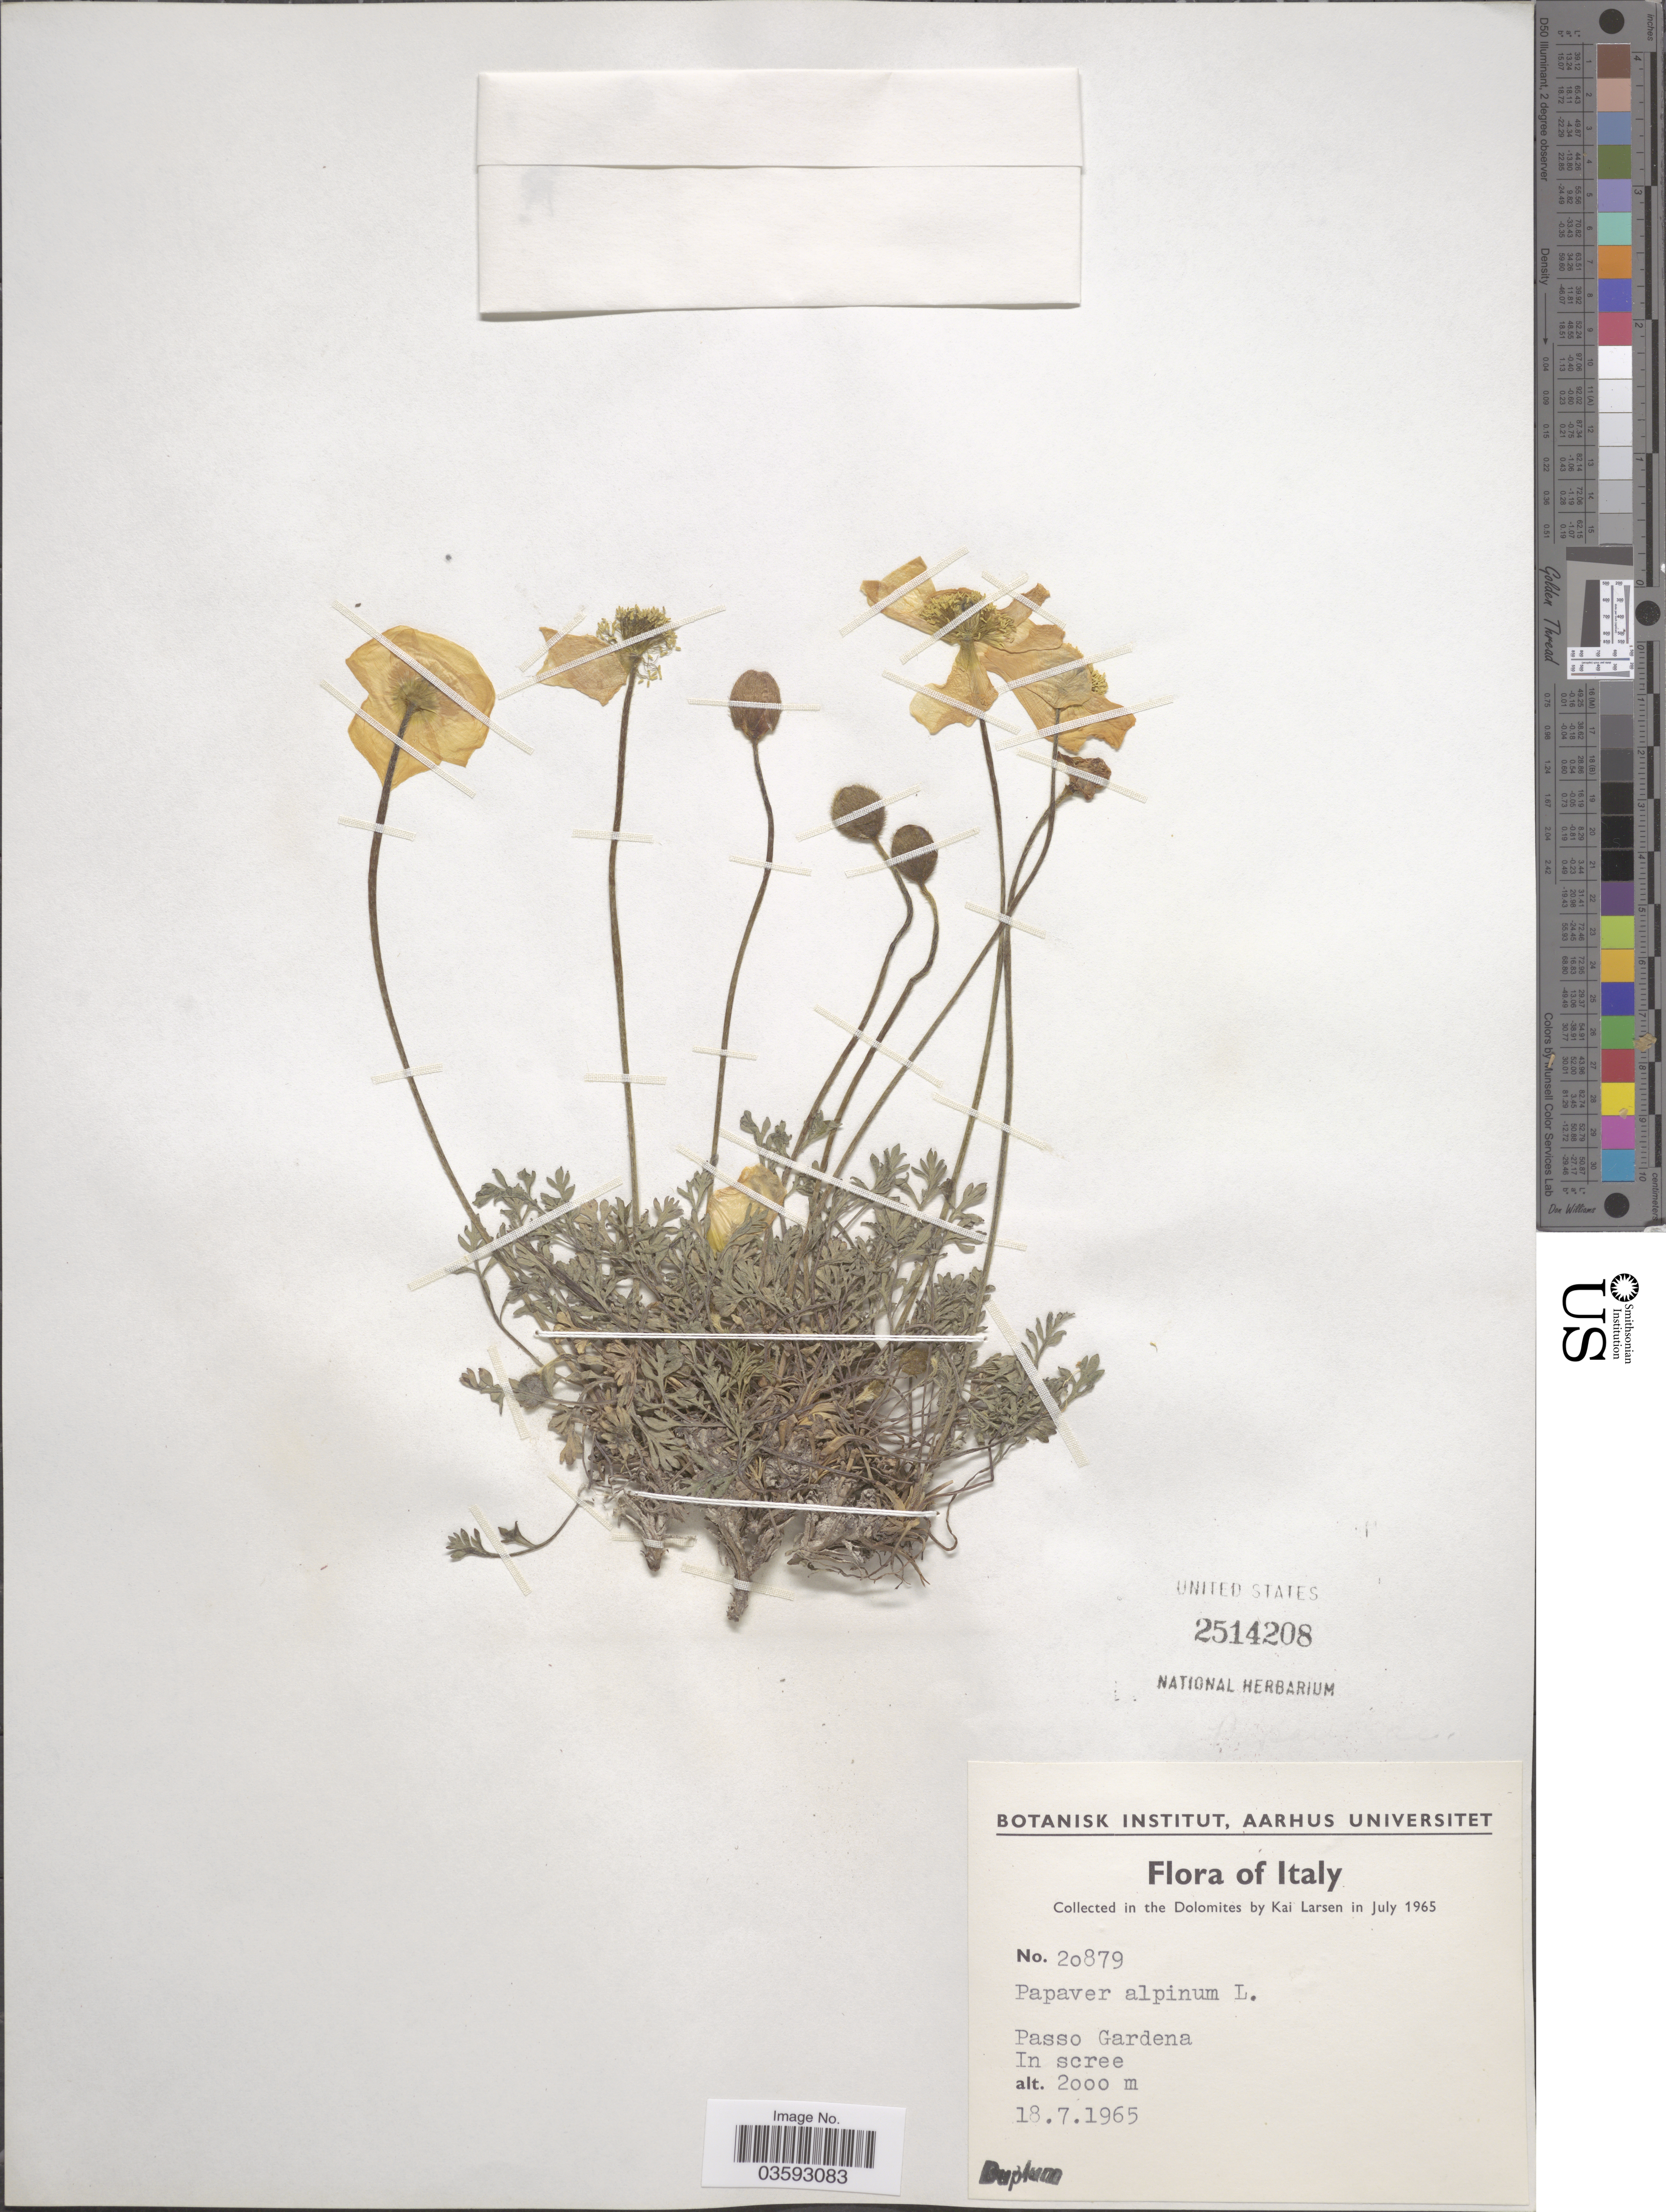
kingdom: Plantae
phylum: Tracheophyta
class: Magnoliopsida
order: Ranunculales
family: Papaveraceae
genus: Papaver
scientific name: Papaver alpinum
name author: L.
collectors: K. Larsen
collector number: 20879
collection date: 1965-07-18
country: Italy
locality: The Dolomites. Passo Gardena.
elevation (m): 2000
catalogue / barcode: US 2514208